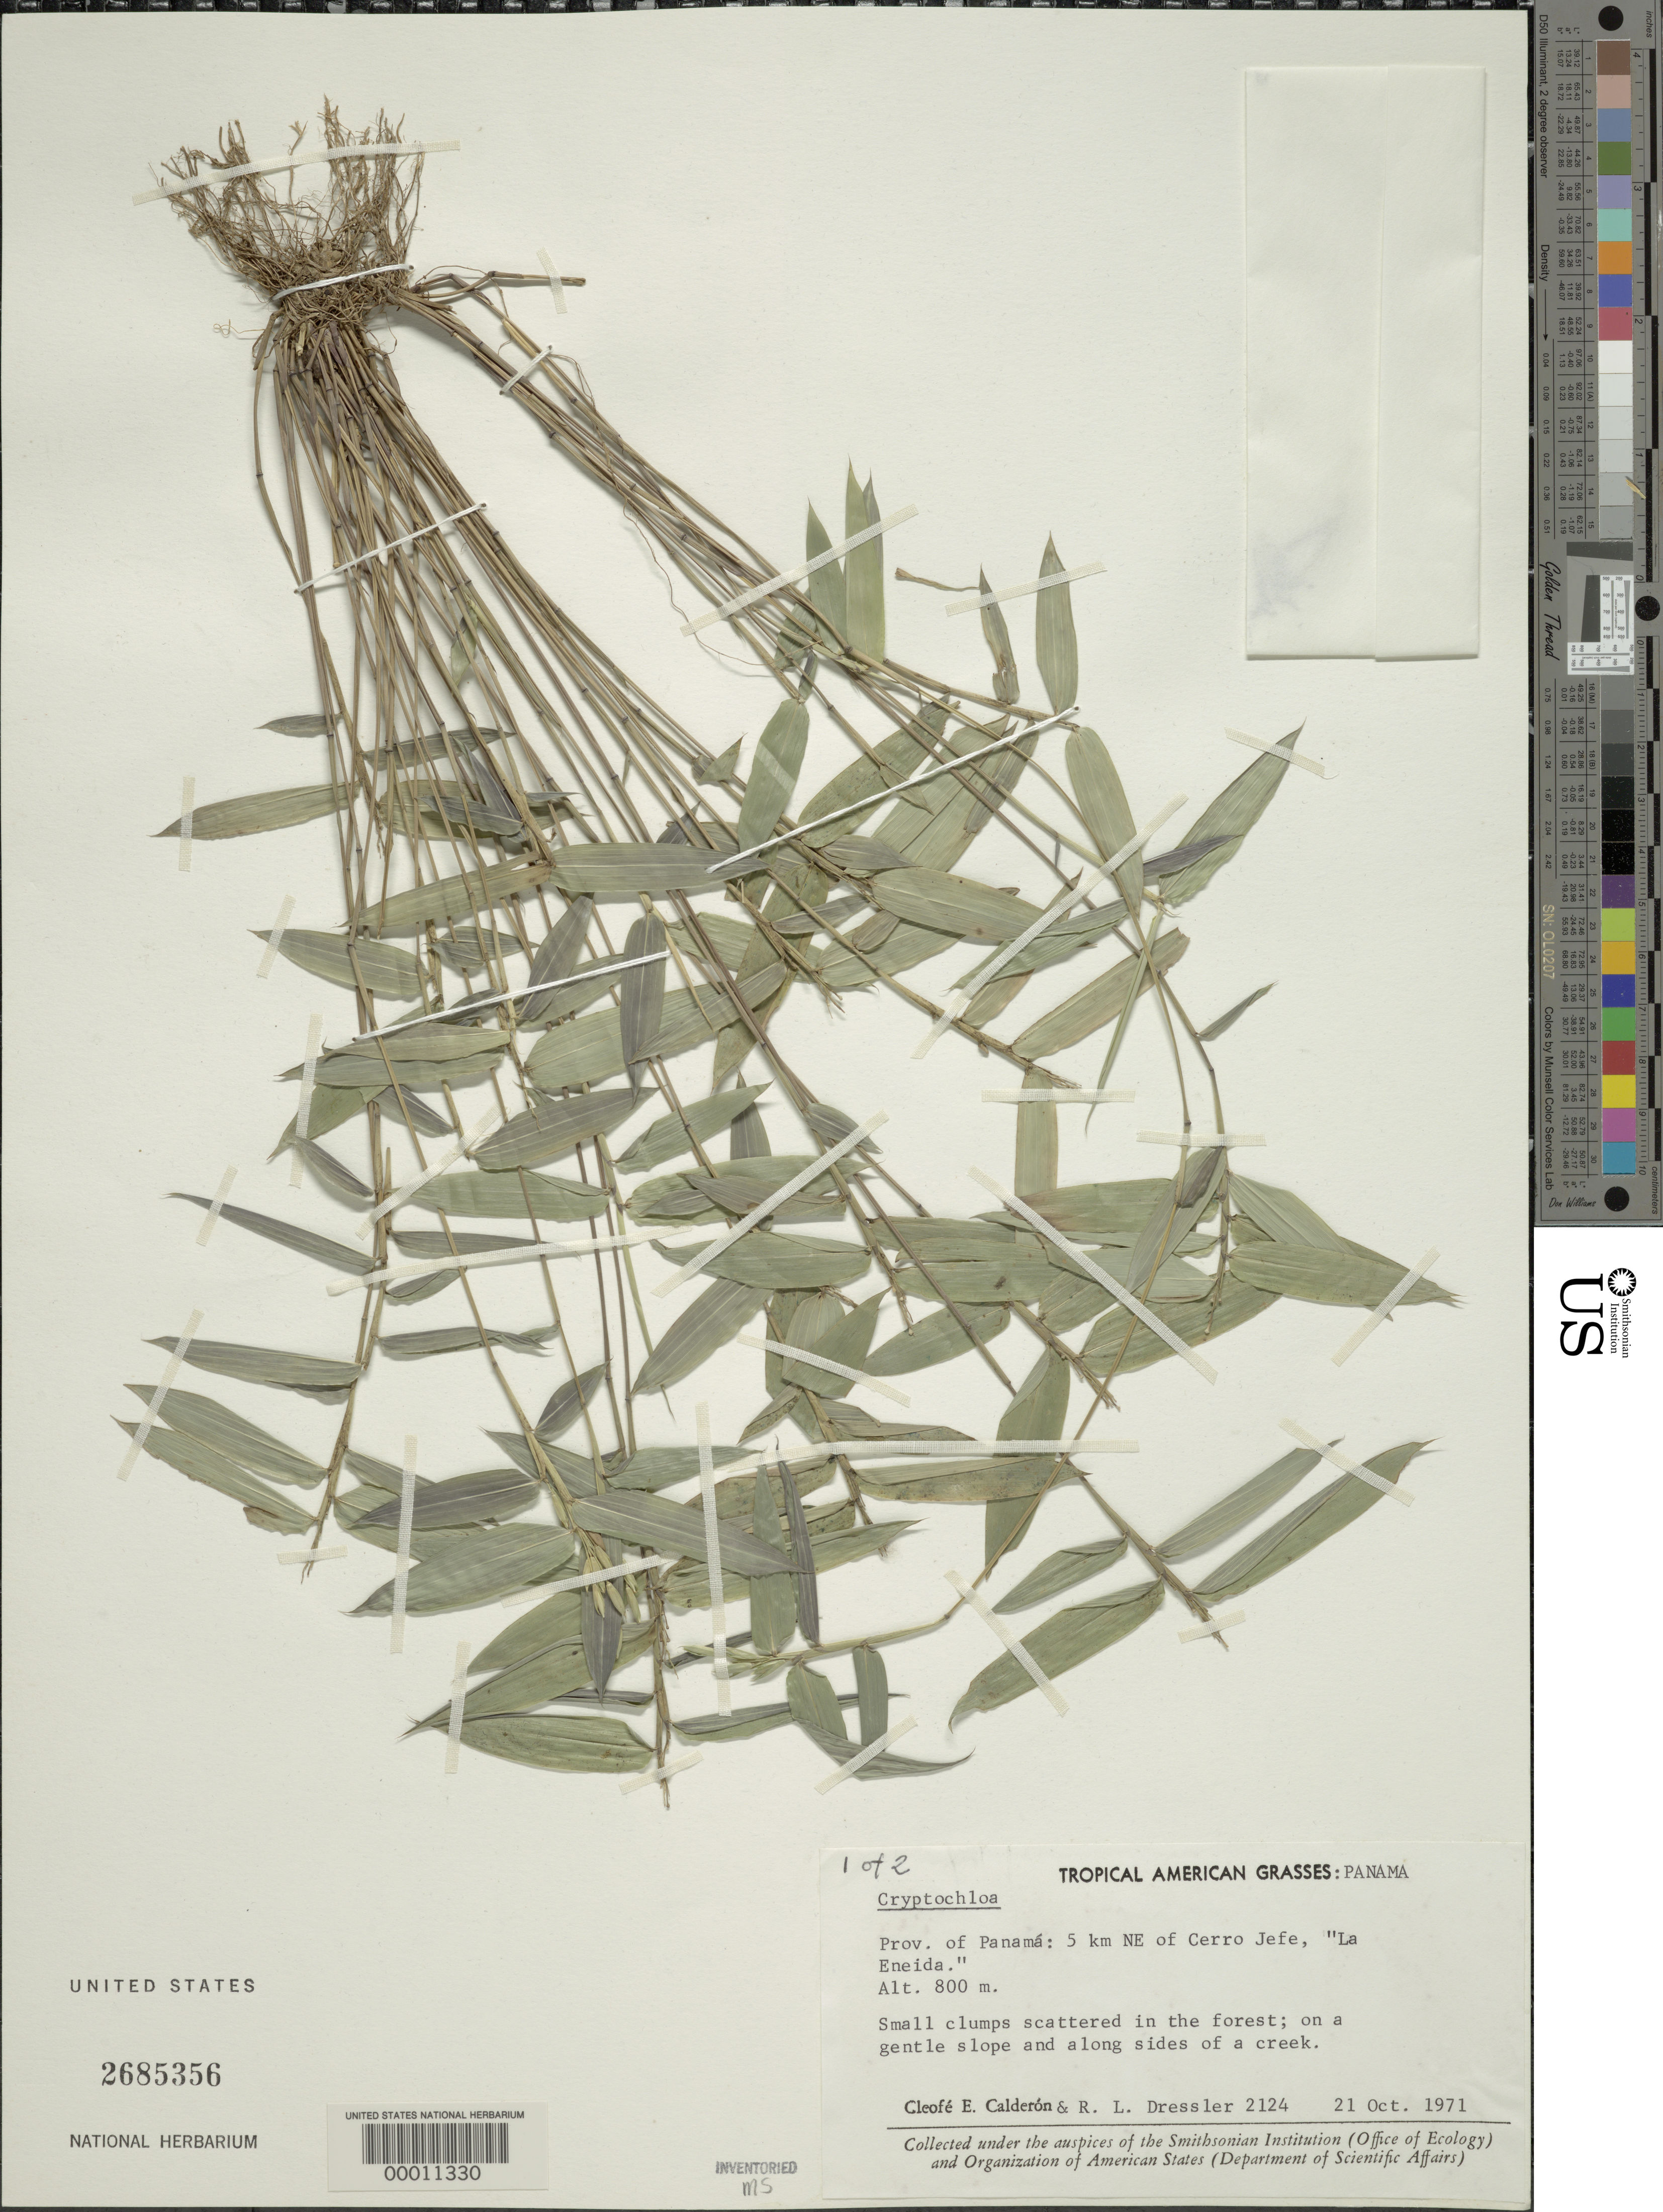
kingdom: Plantae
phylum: Tracheophyta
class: Liliopsida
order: Poales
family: Poaceae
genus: Cryptochloa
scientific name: Cryptochloa variana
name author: Swallen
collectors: C. E. Calderón & R. Dressler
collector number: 2124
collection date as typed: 21 Oct 1971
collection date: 1971-10-21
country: Panama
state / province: Panamá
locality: Cerro Jefe, La Eneida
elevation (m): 800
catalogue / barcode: US 2685356